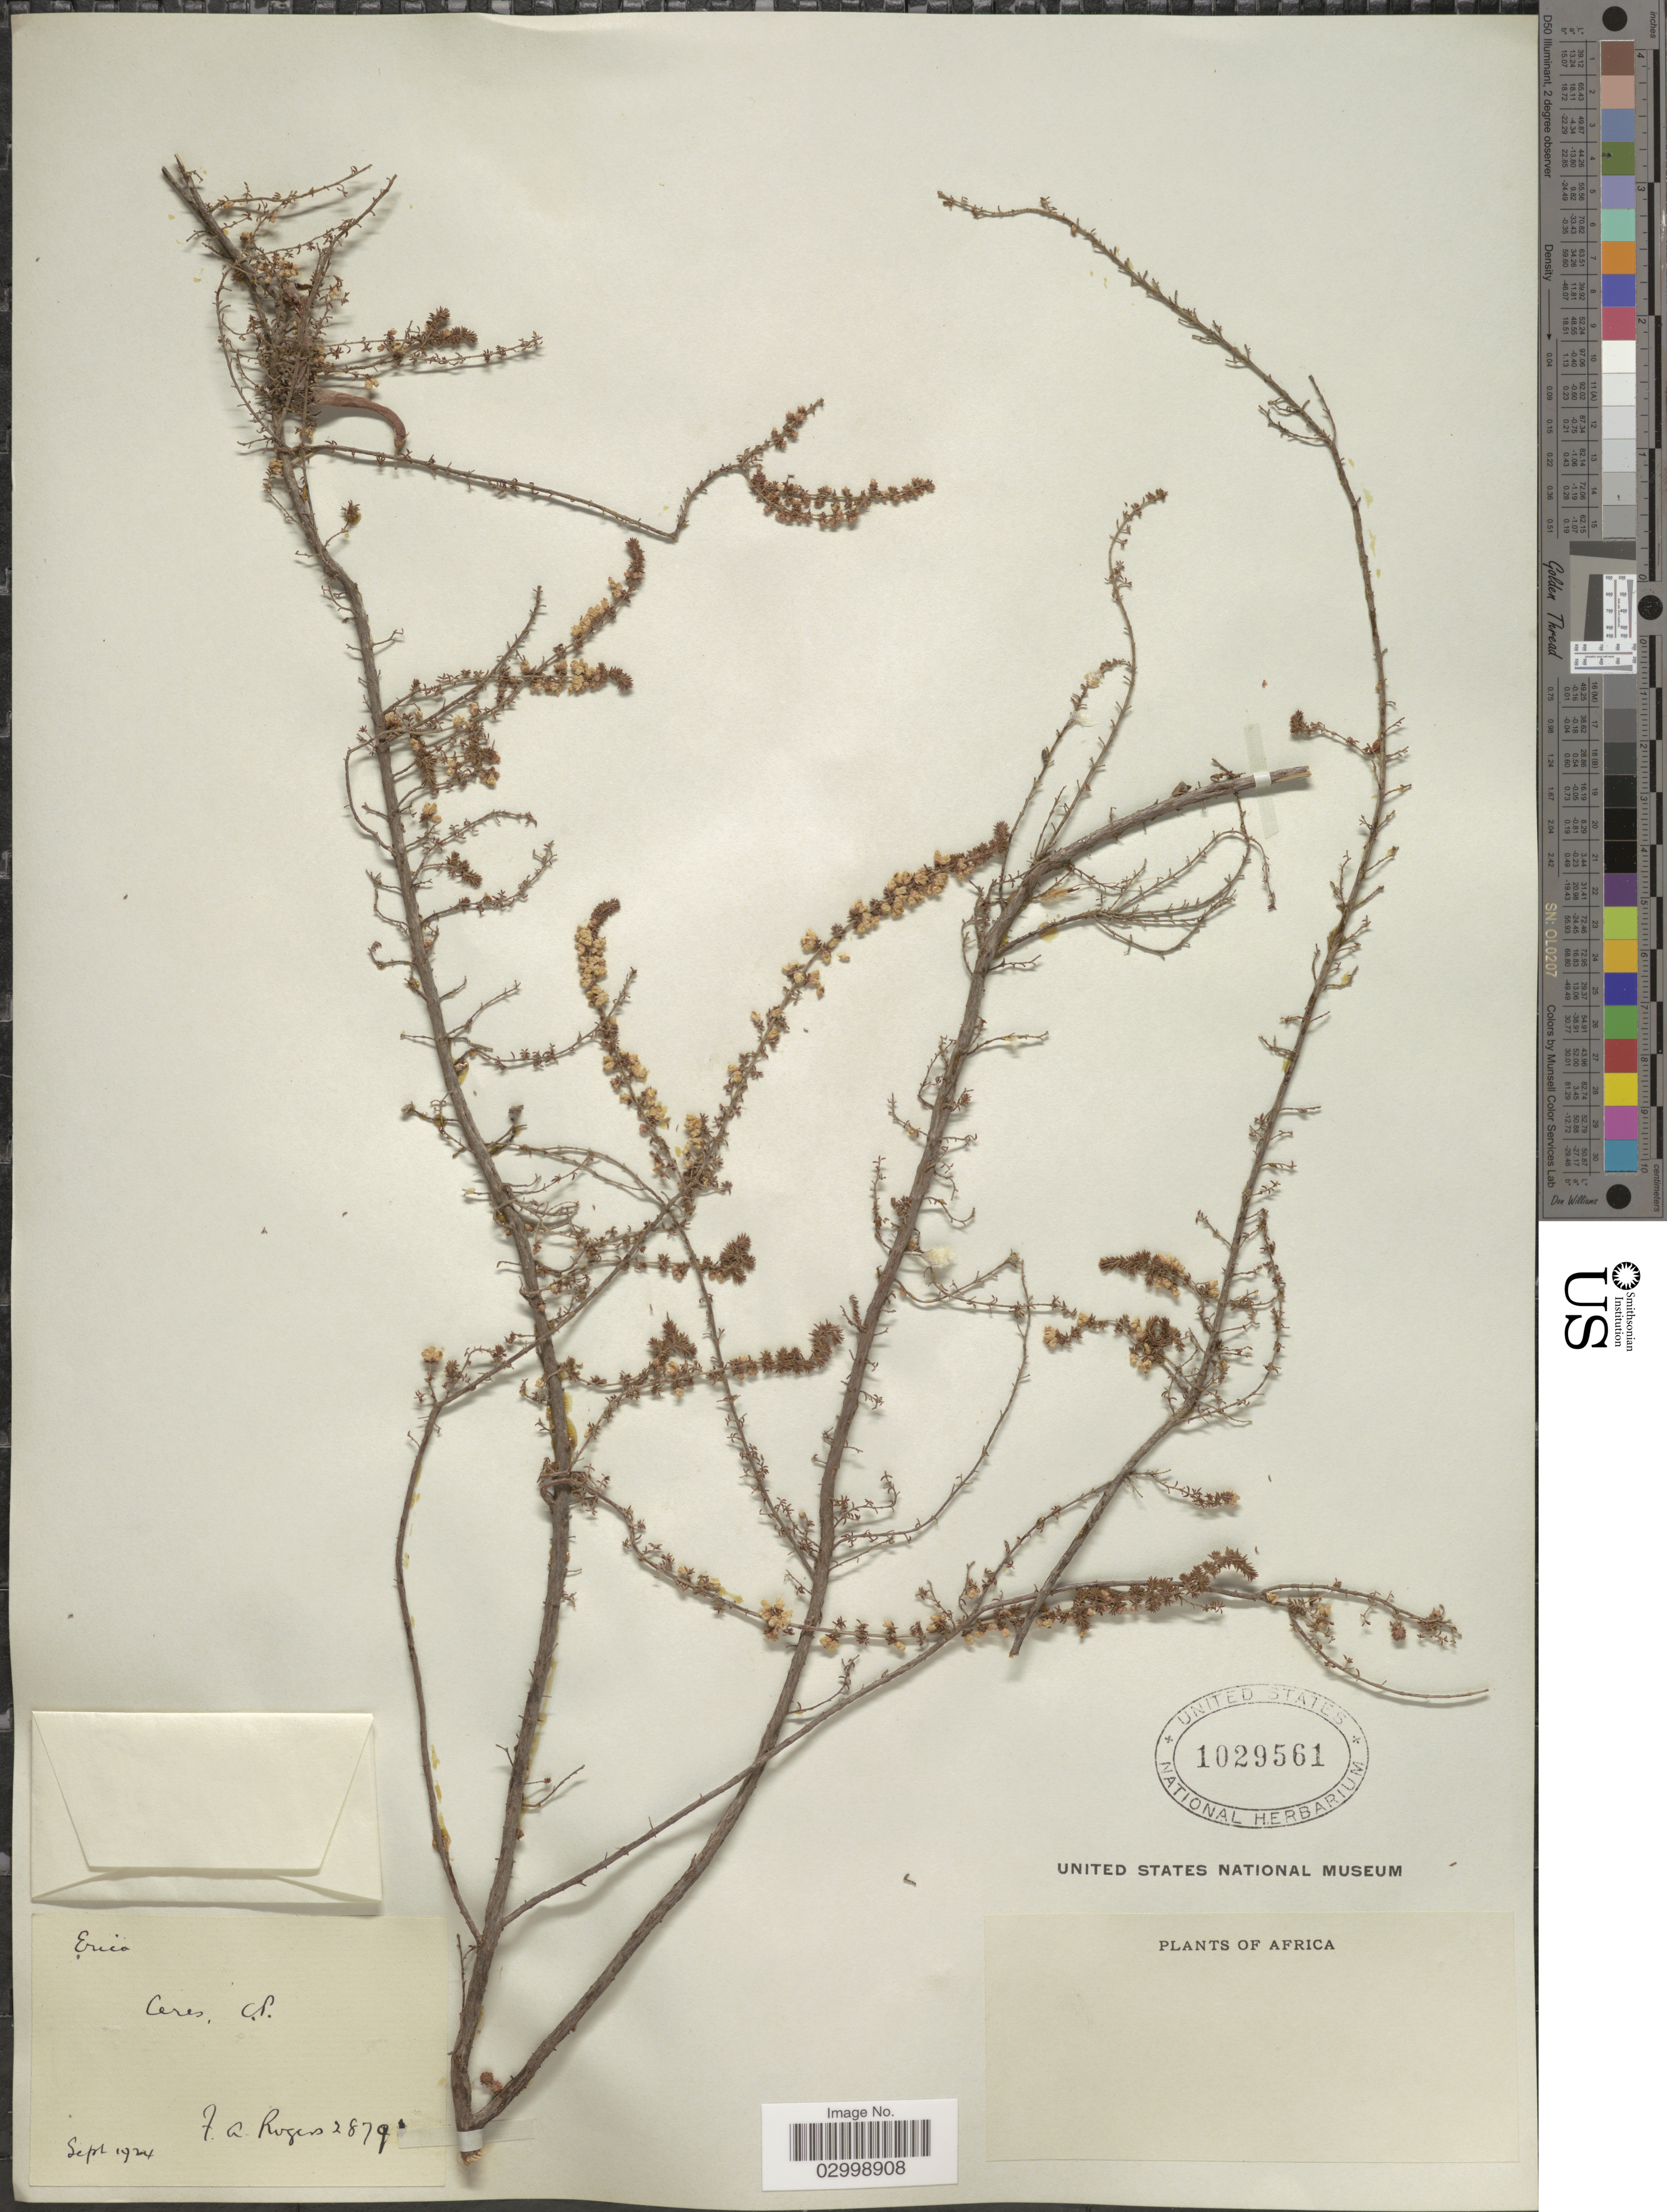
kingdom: Plantae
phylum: Tracheophyta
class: Magnoliopsida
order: Ericales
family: Ericaceae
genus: Erica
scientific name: Erica sp.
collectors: F. A. Rogers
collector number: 28791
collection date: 1924-09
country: South Africa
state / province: Western Cape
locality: Ceres, C.P.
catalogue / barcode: US 1029561